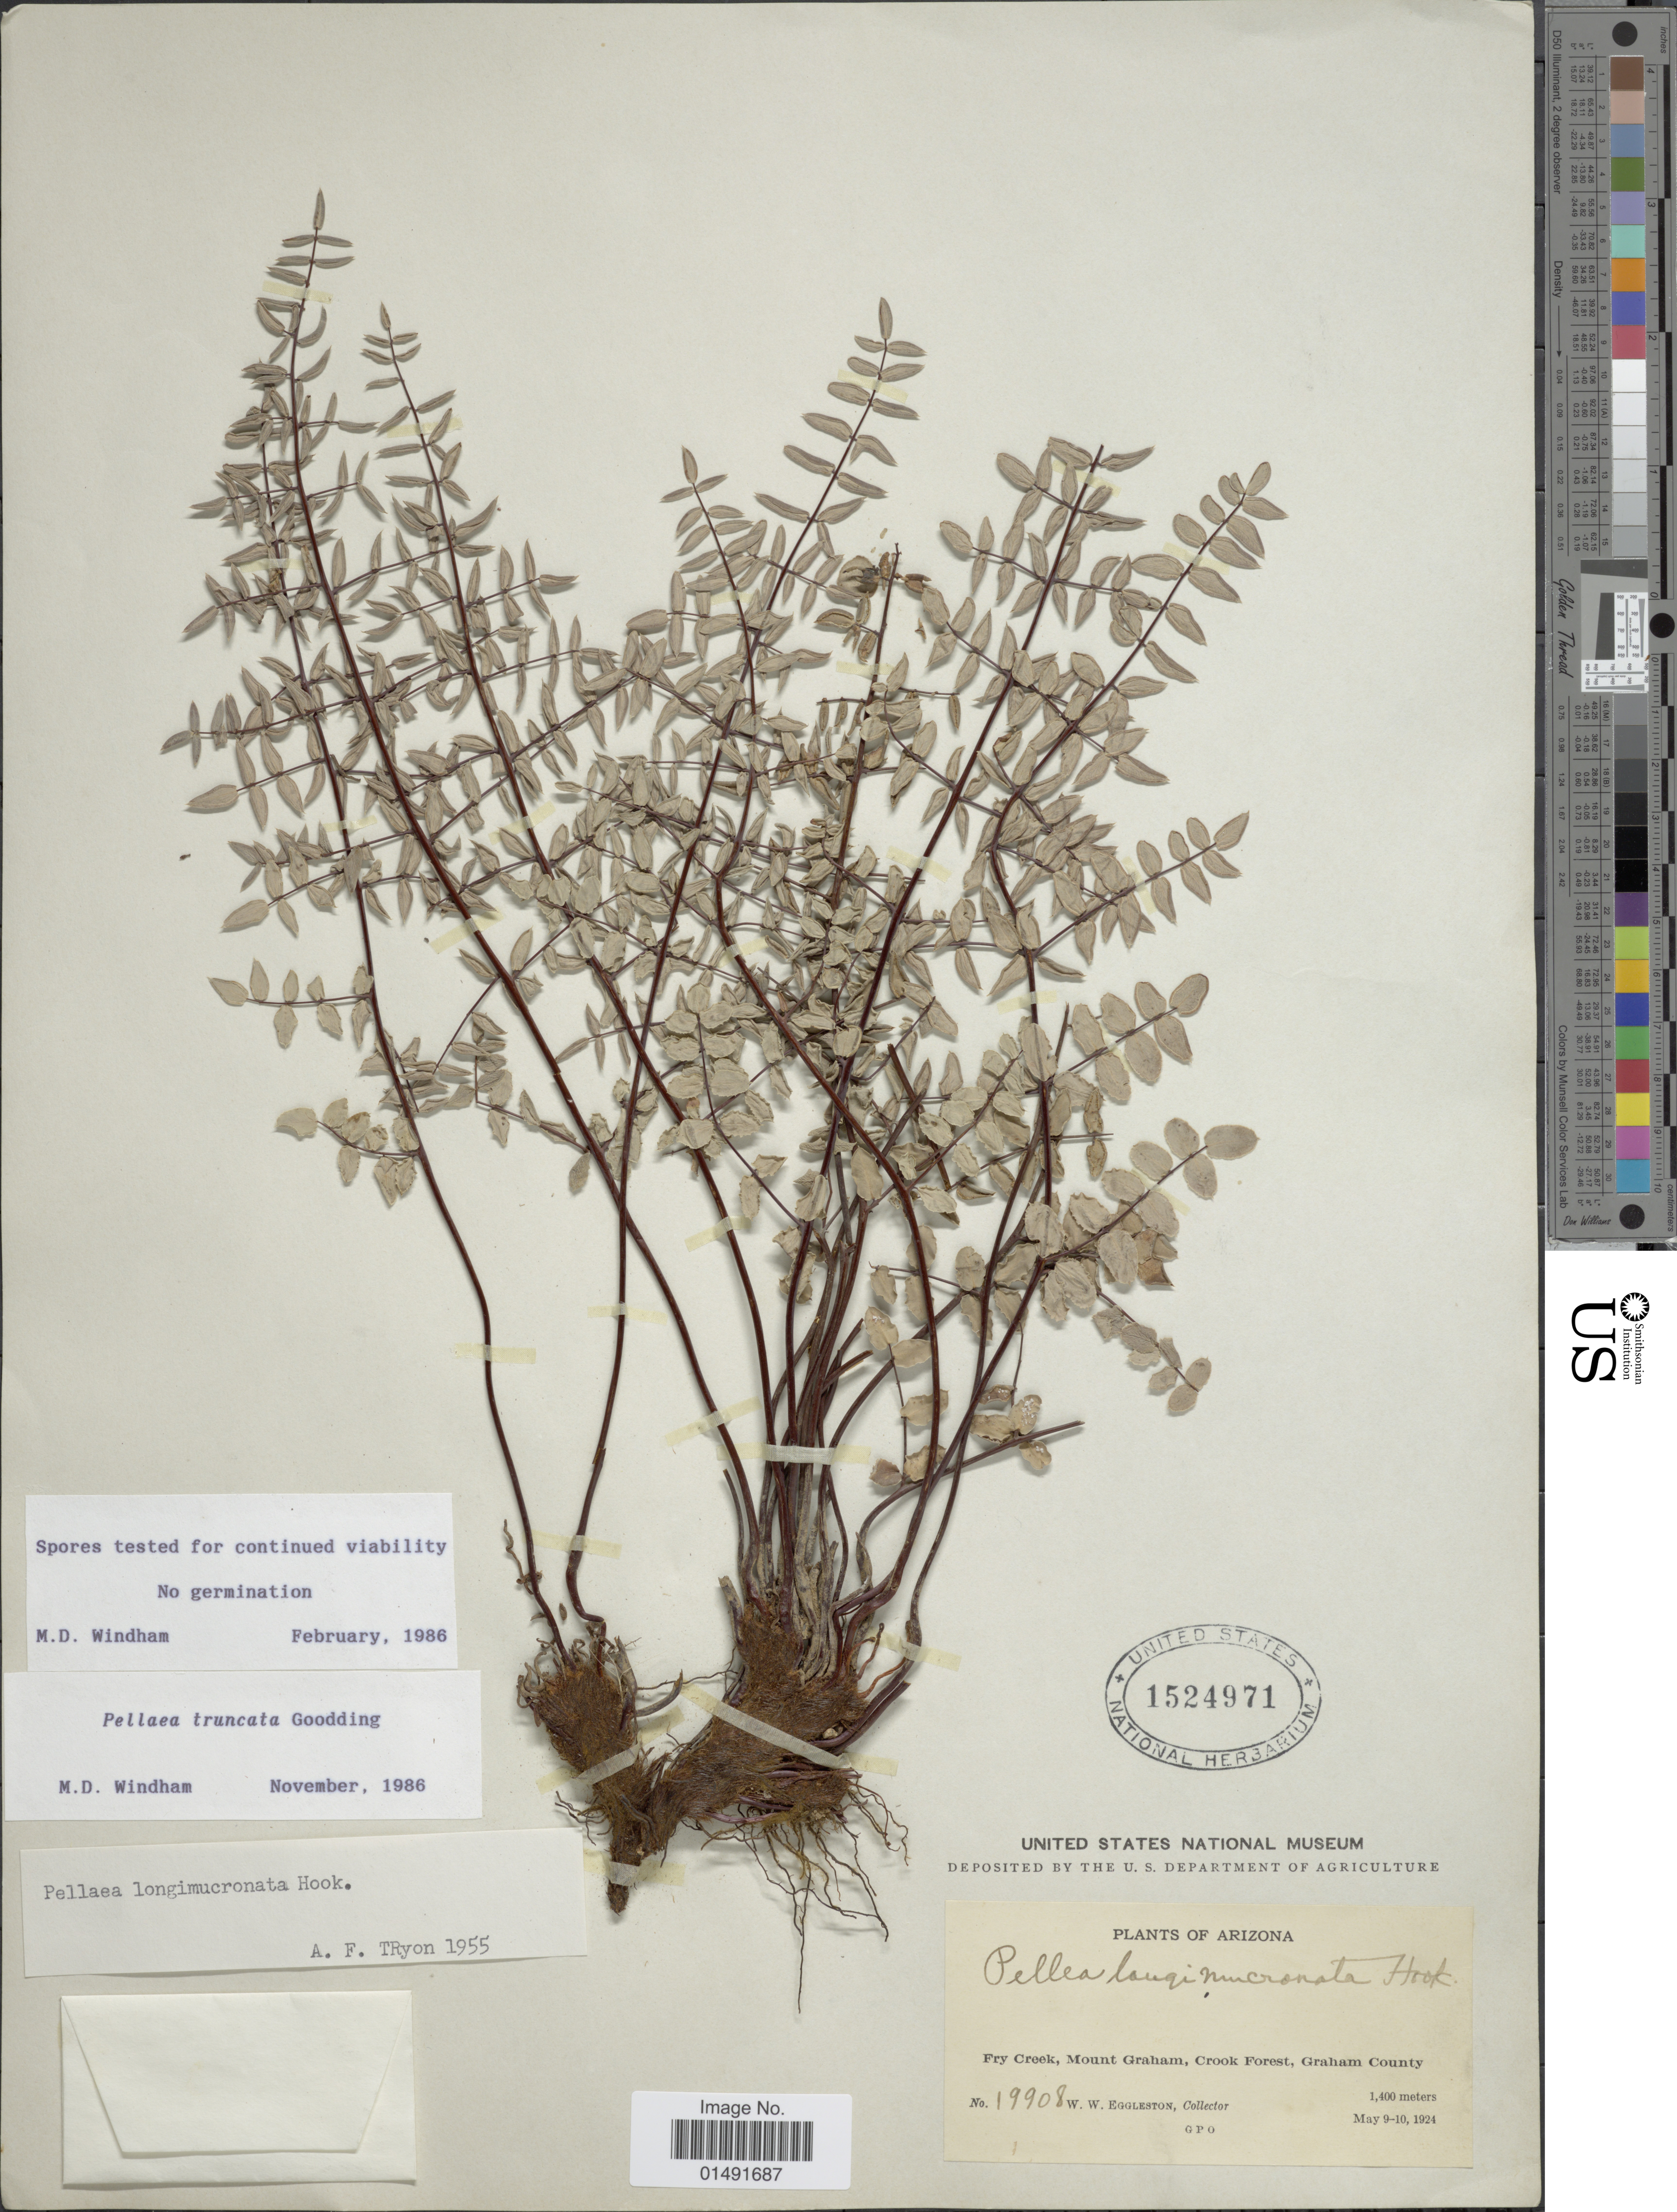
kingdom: Plantae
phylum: Tracheophyta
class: Polypodiopsida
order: Polypodiales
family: Pteridaceae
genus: Pellaea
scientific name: Pellaea truncata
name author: Goodd.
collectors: W. W. Eggleston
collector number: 19908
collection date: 1924-05-09/1924-05-10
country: United States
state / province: Arizona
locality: Fry Creek, Mount Graham, Crook Forest, Graham County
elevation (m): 1400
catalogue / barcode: US 1524971